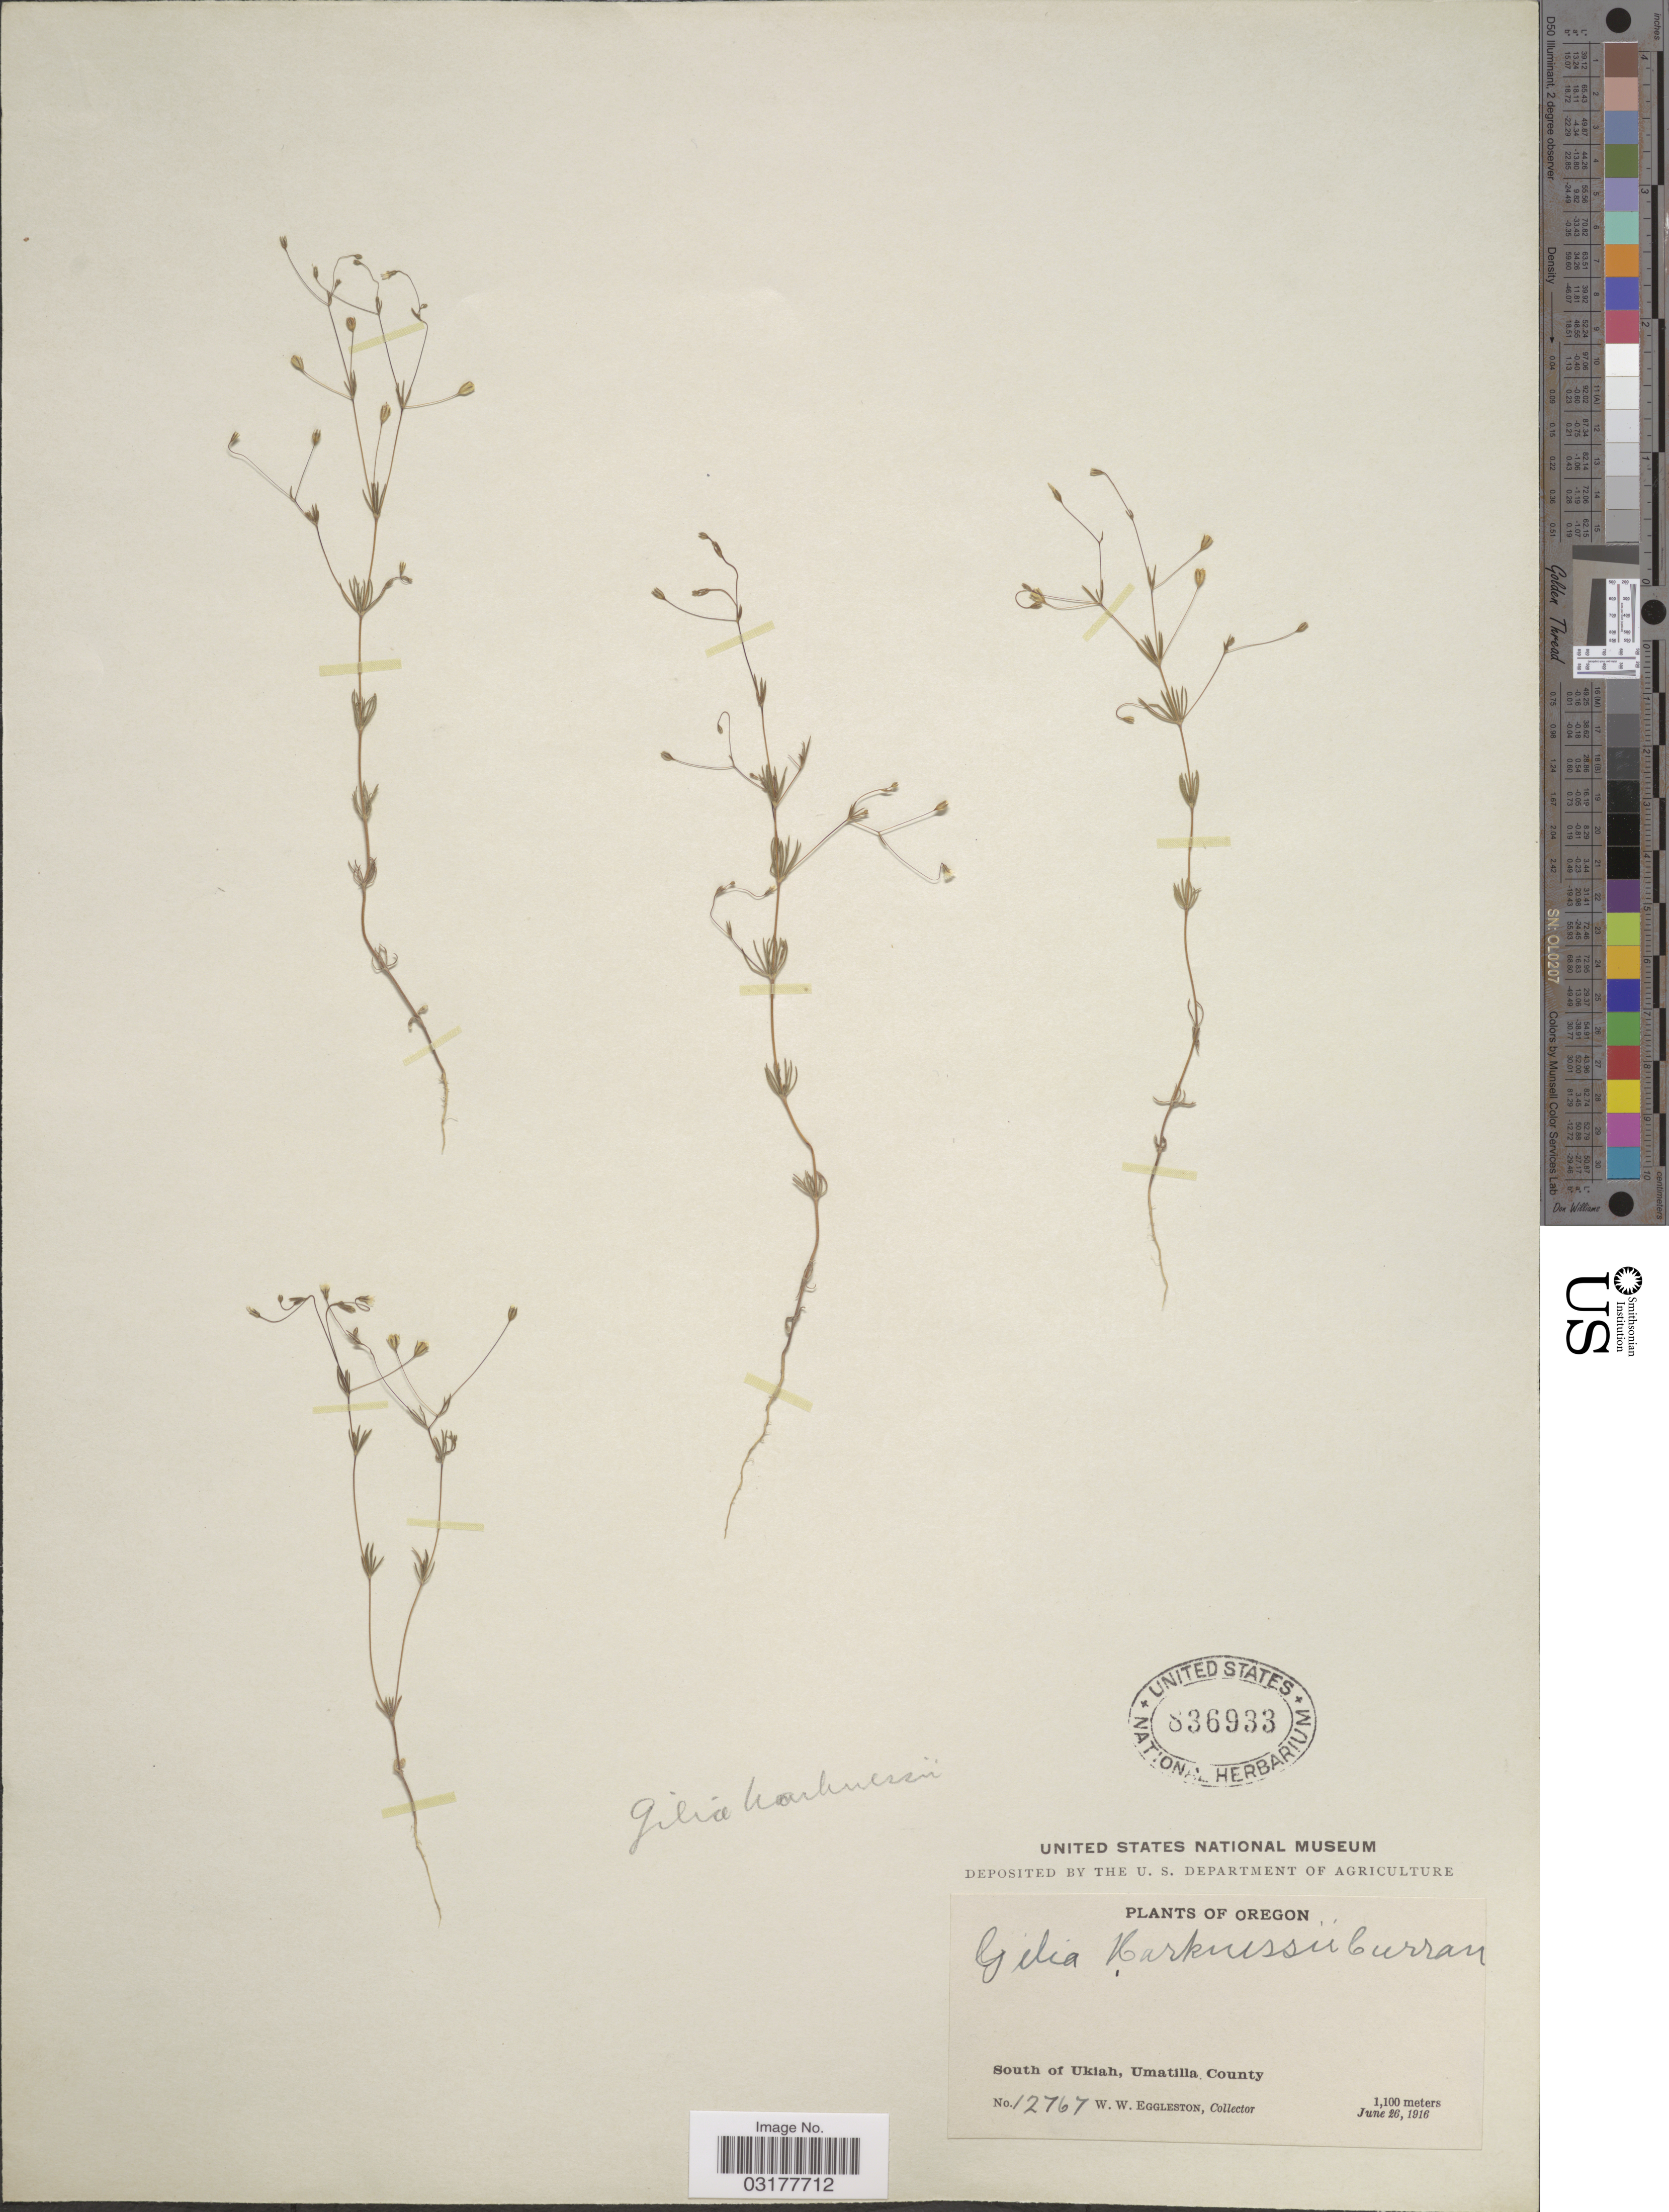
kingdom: Plantae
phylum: Tracheophyta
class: Magnoliopsida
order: Ericales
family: Polemoniaceae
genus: Leptosiphon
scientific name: Leptosiphon septentrionalis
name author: (H. Mason) J.M. Porter & L.A. Johnson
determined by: Strong, Mark T., (BOT), Smithsonian Institution - National Museum of Natural History (UNITED STATES)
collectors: W. W. Eggleston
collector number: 12767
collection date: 1916-06-26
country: United States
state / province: Oregon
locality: South of Ukiah, Umatilla County.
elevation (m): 1100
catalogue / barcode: US 836933